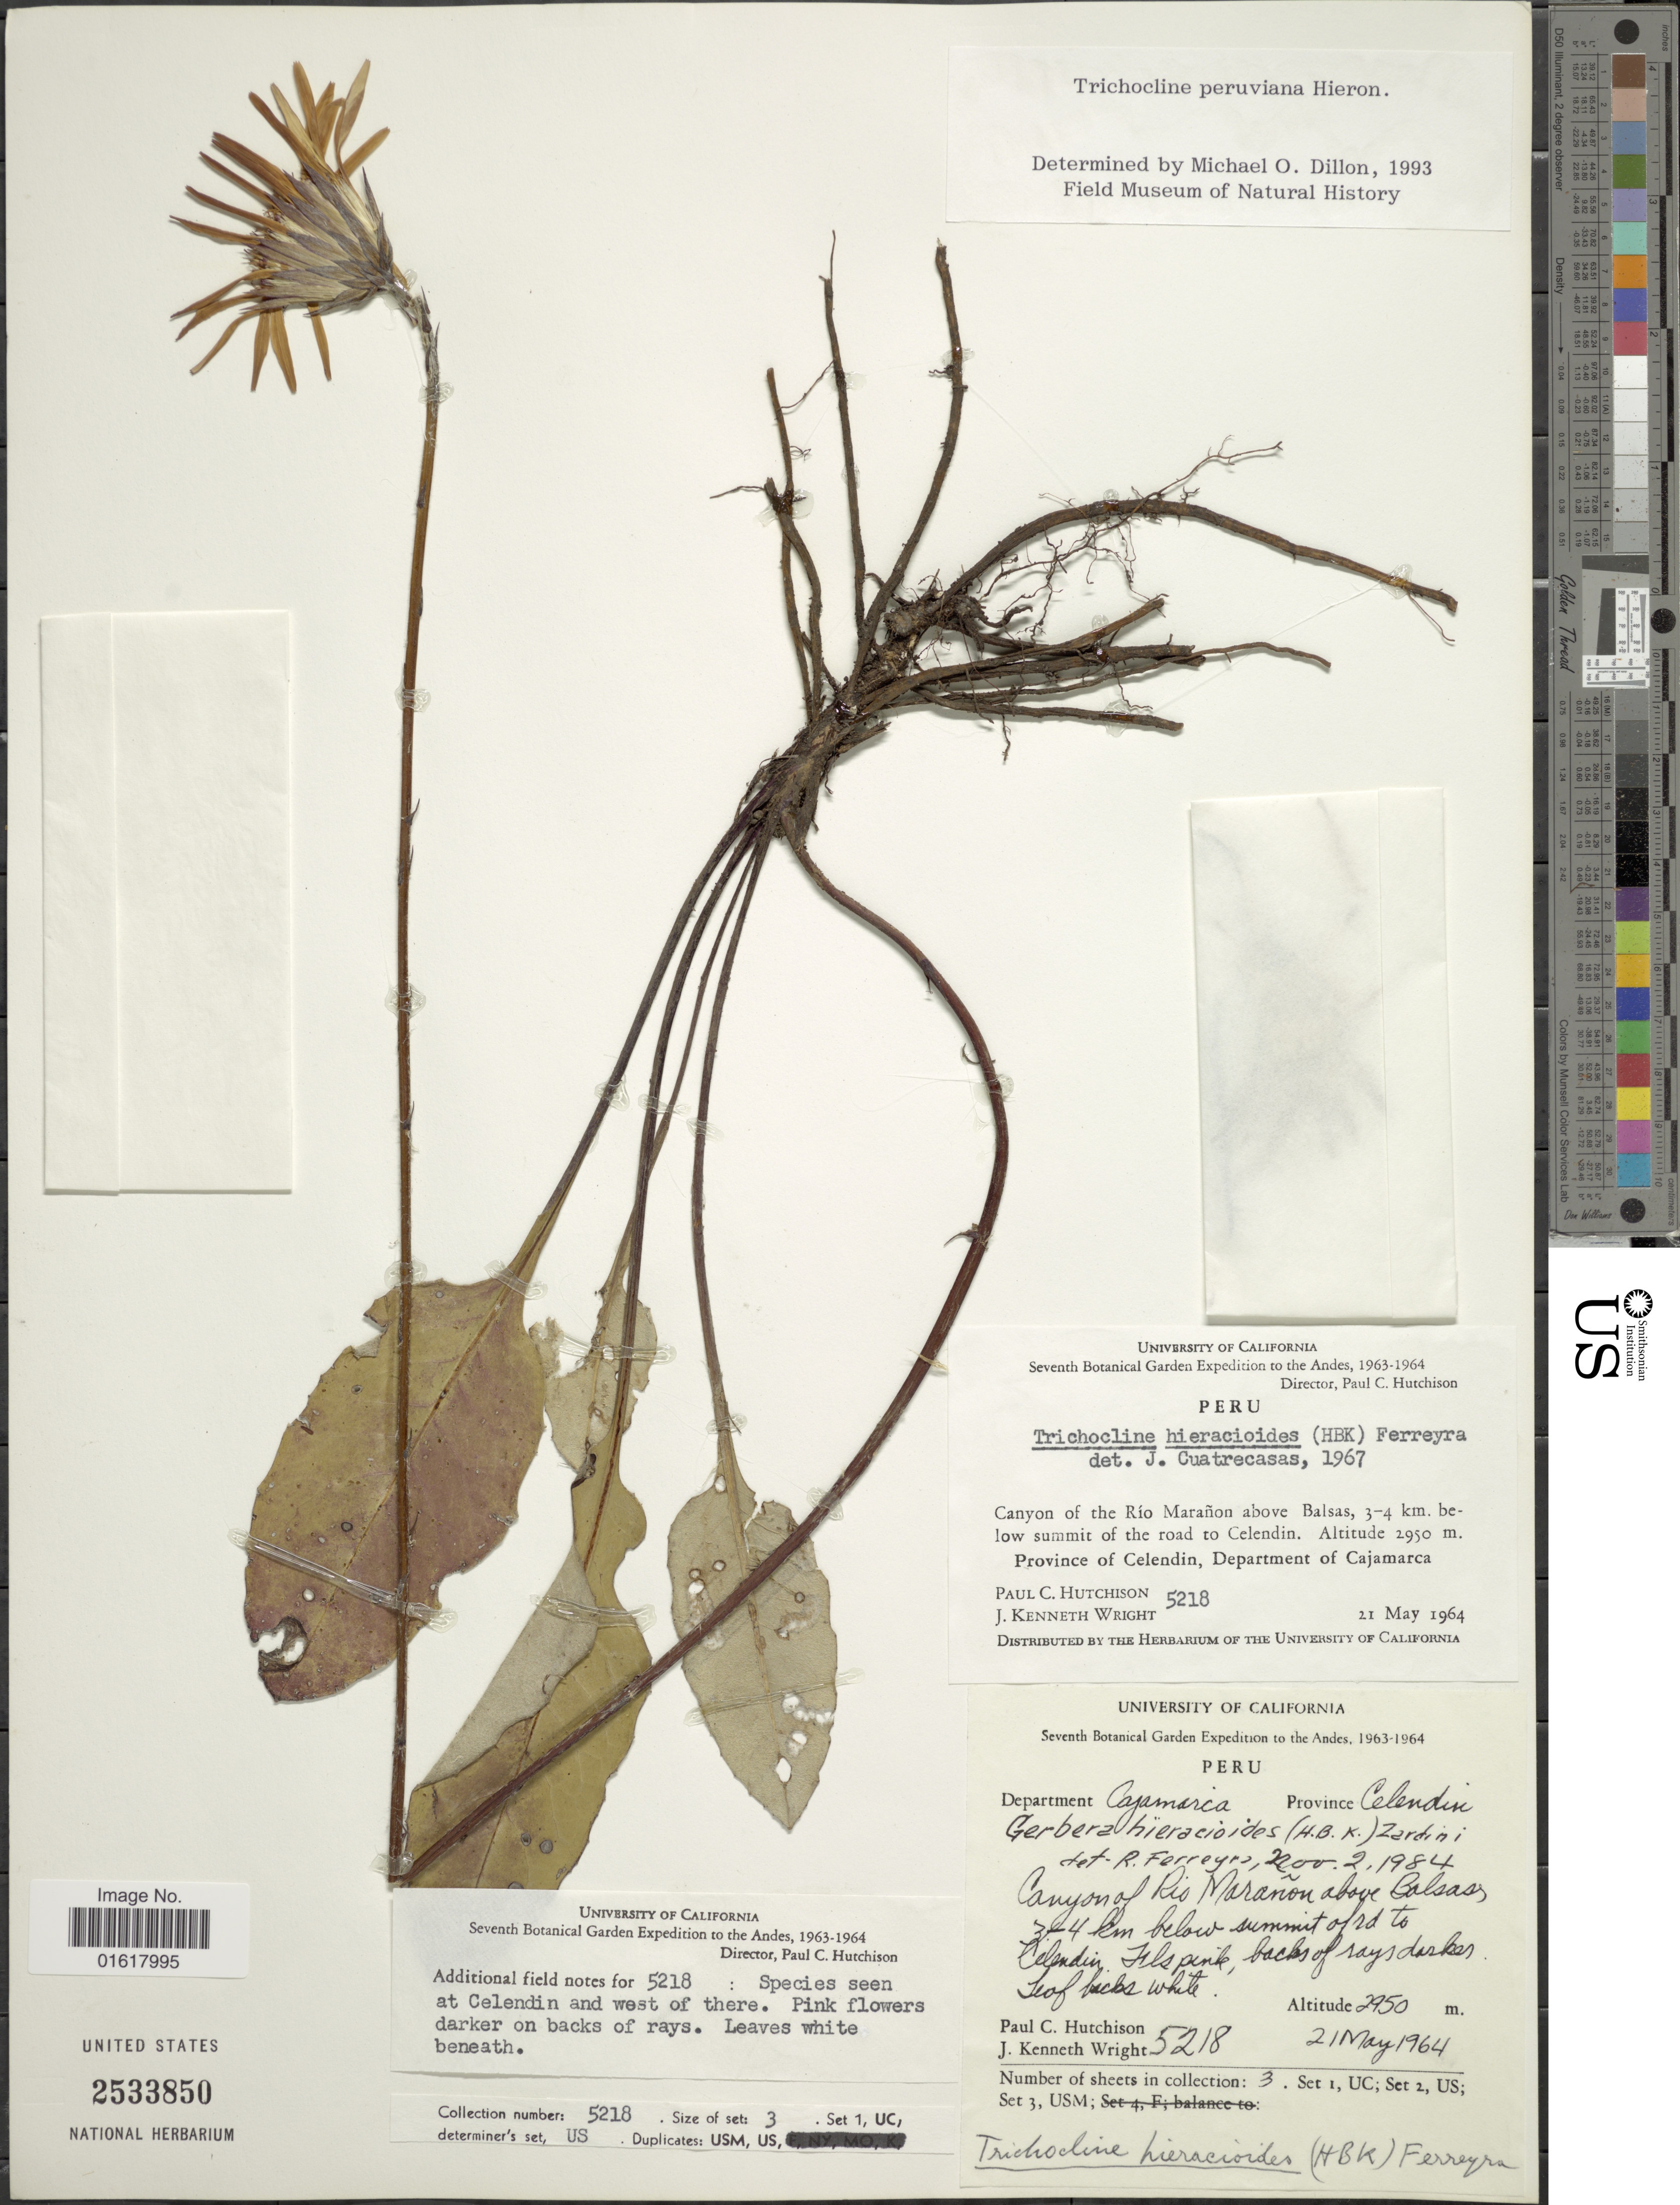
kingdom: Plantae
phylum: Tracheophyta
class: Magnoliopsida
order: Asterales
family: Asteraceae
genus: Trichocline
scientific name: Trichocline peruviana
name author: Hieron.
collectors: P. C. Hutchison & J. K. Wright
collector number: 5218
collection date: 1964-05-21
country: Peru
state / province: Cajamarca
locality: Andes. Province Celendin. Canyon of Rio Marañon above Balsas, 3-4 km below summit of rd to Celendin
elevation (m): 2950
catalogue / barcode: US 2533850